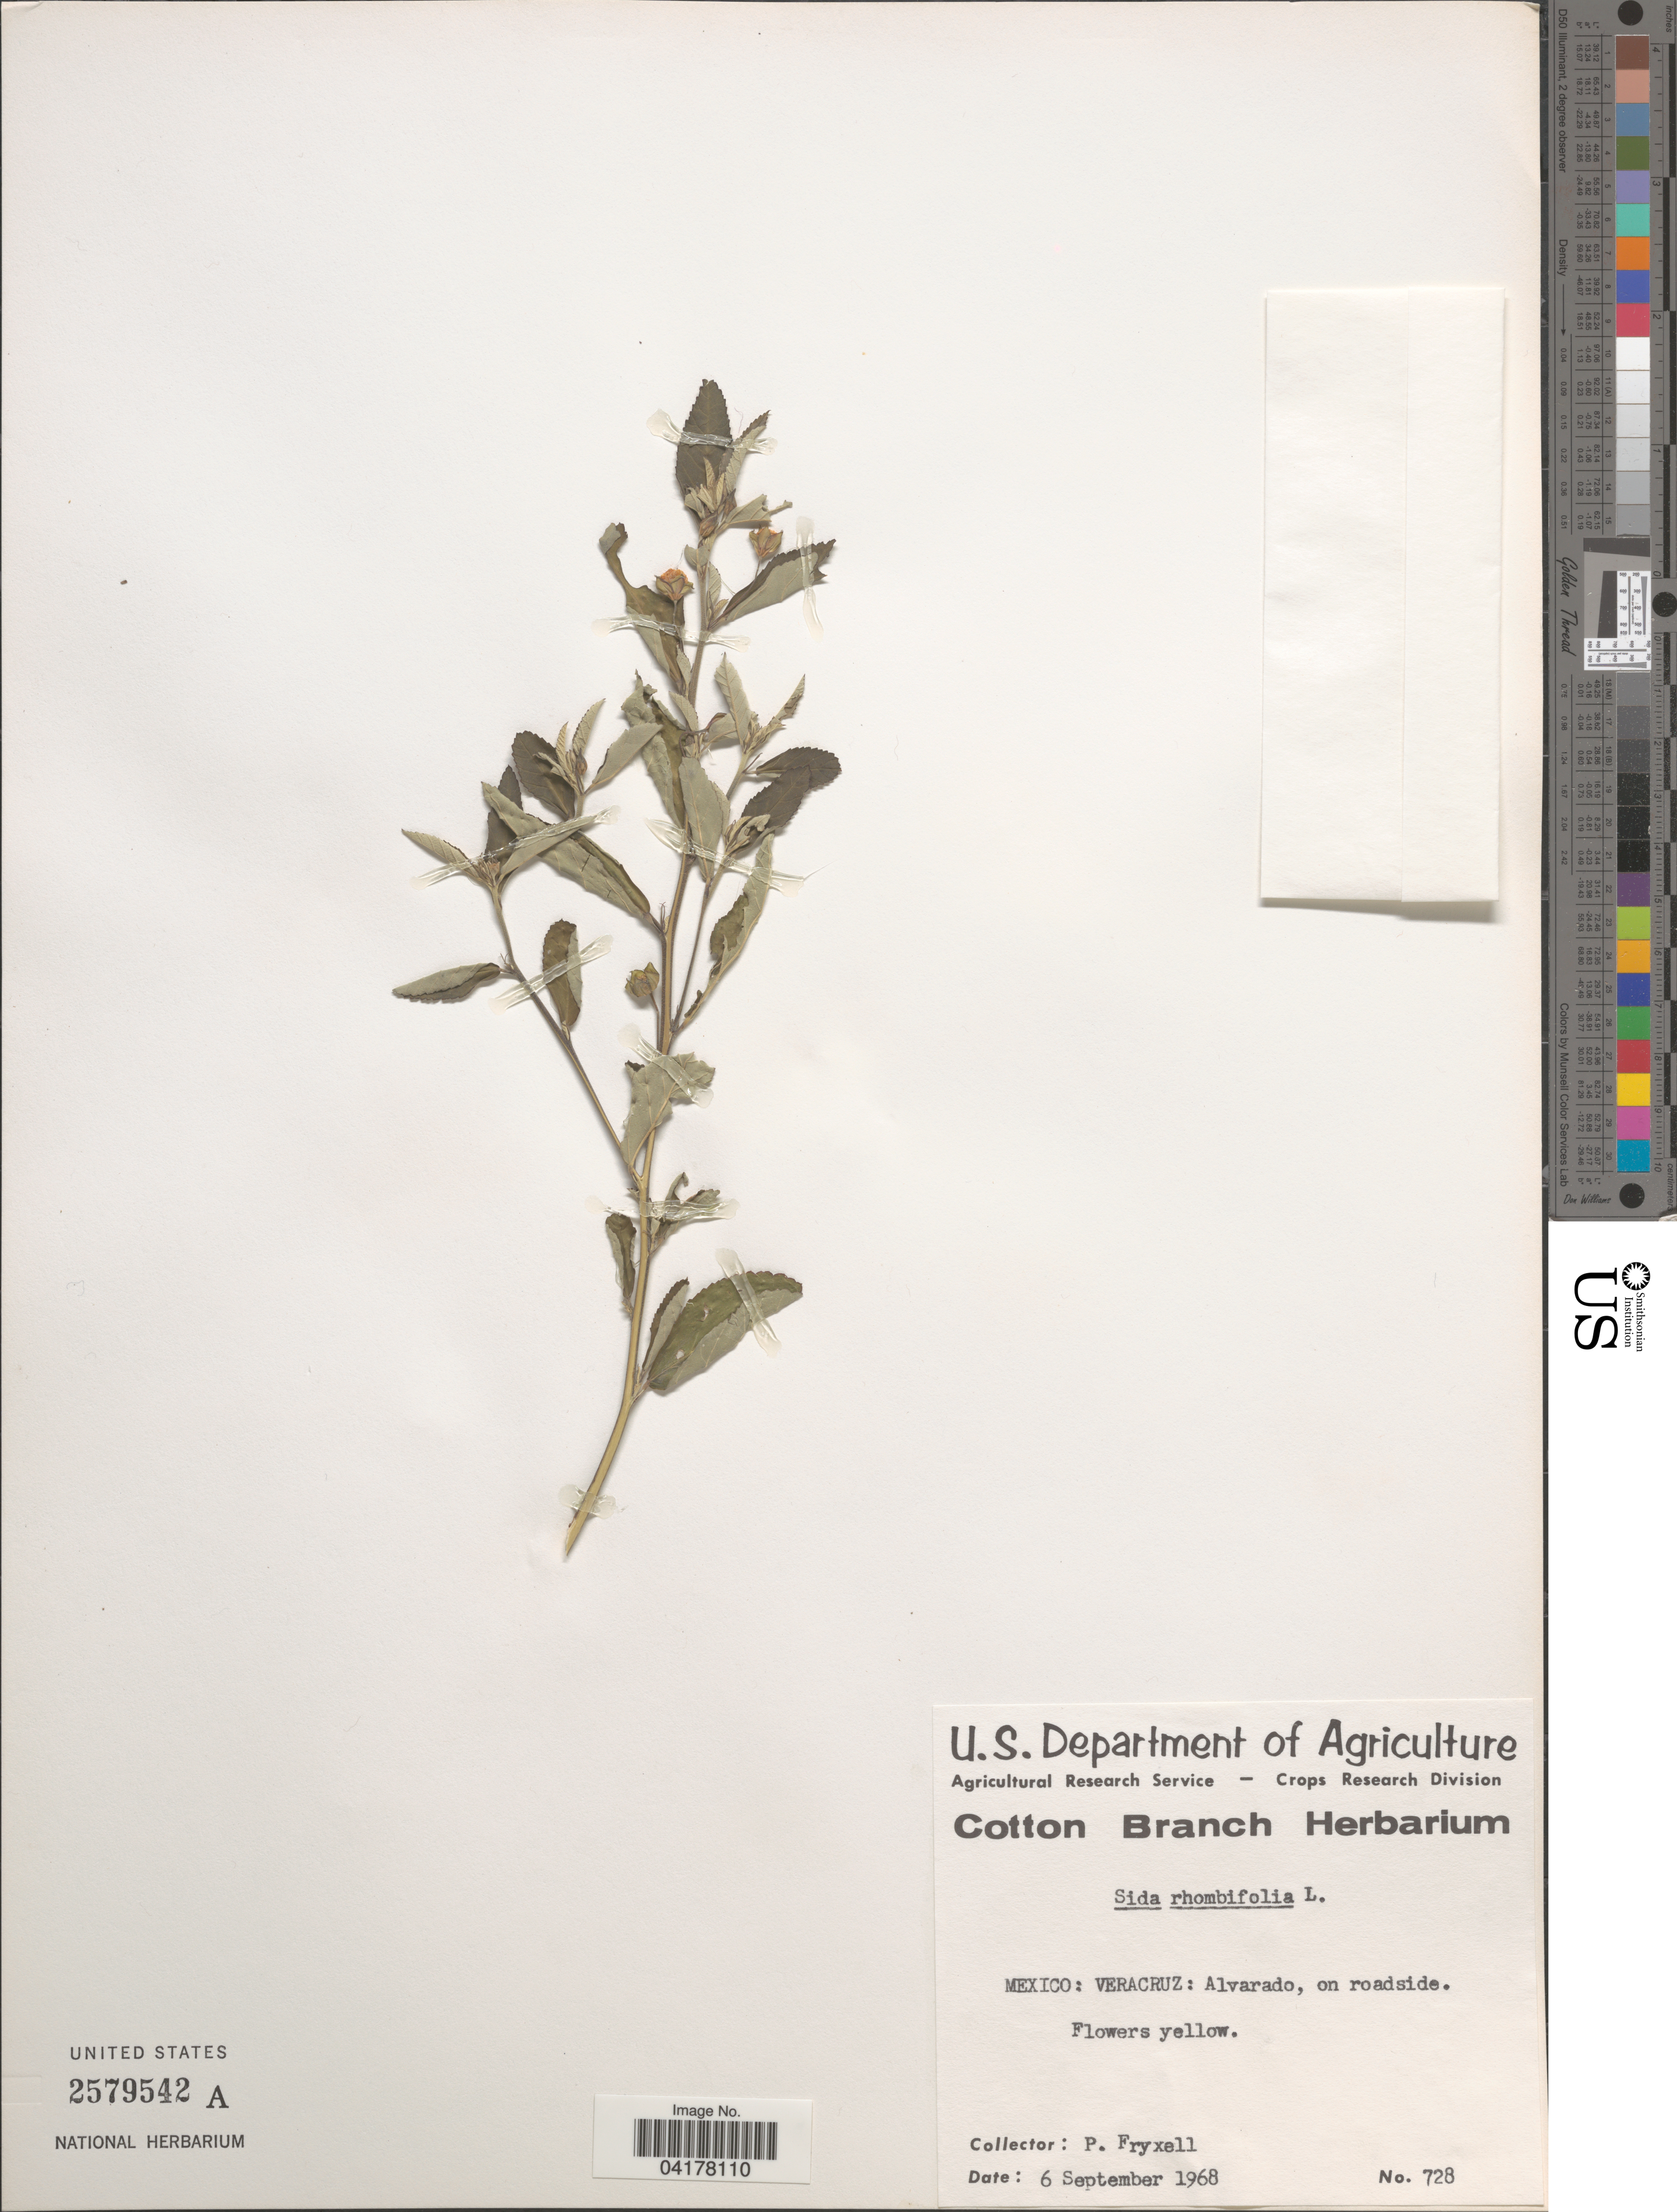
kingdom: Plantae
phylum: Tracheophyta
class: Magnoliopsida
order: Malvales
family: Malvaceae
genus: Sida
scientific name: Sida rhombifolia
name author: L.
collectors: P. A. Fryxell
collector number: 728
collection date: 1968-09-06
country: Mexico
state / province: Veracruz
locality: Veracruz: Alvarado.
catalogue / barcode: US 2579542A